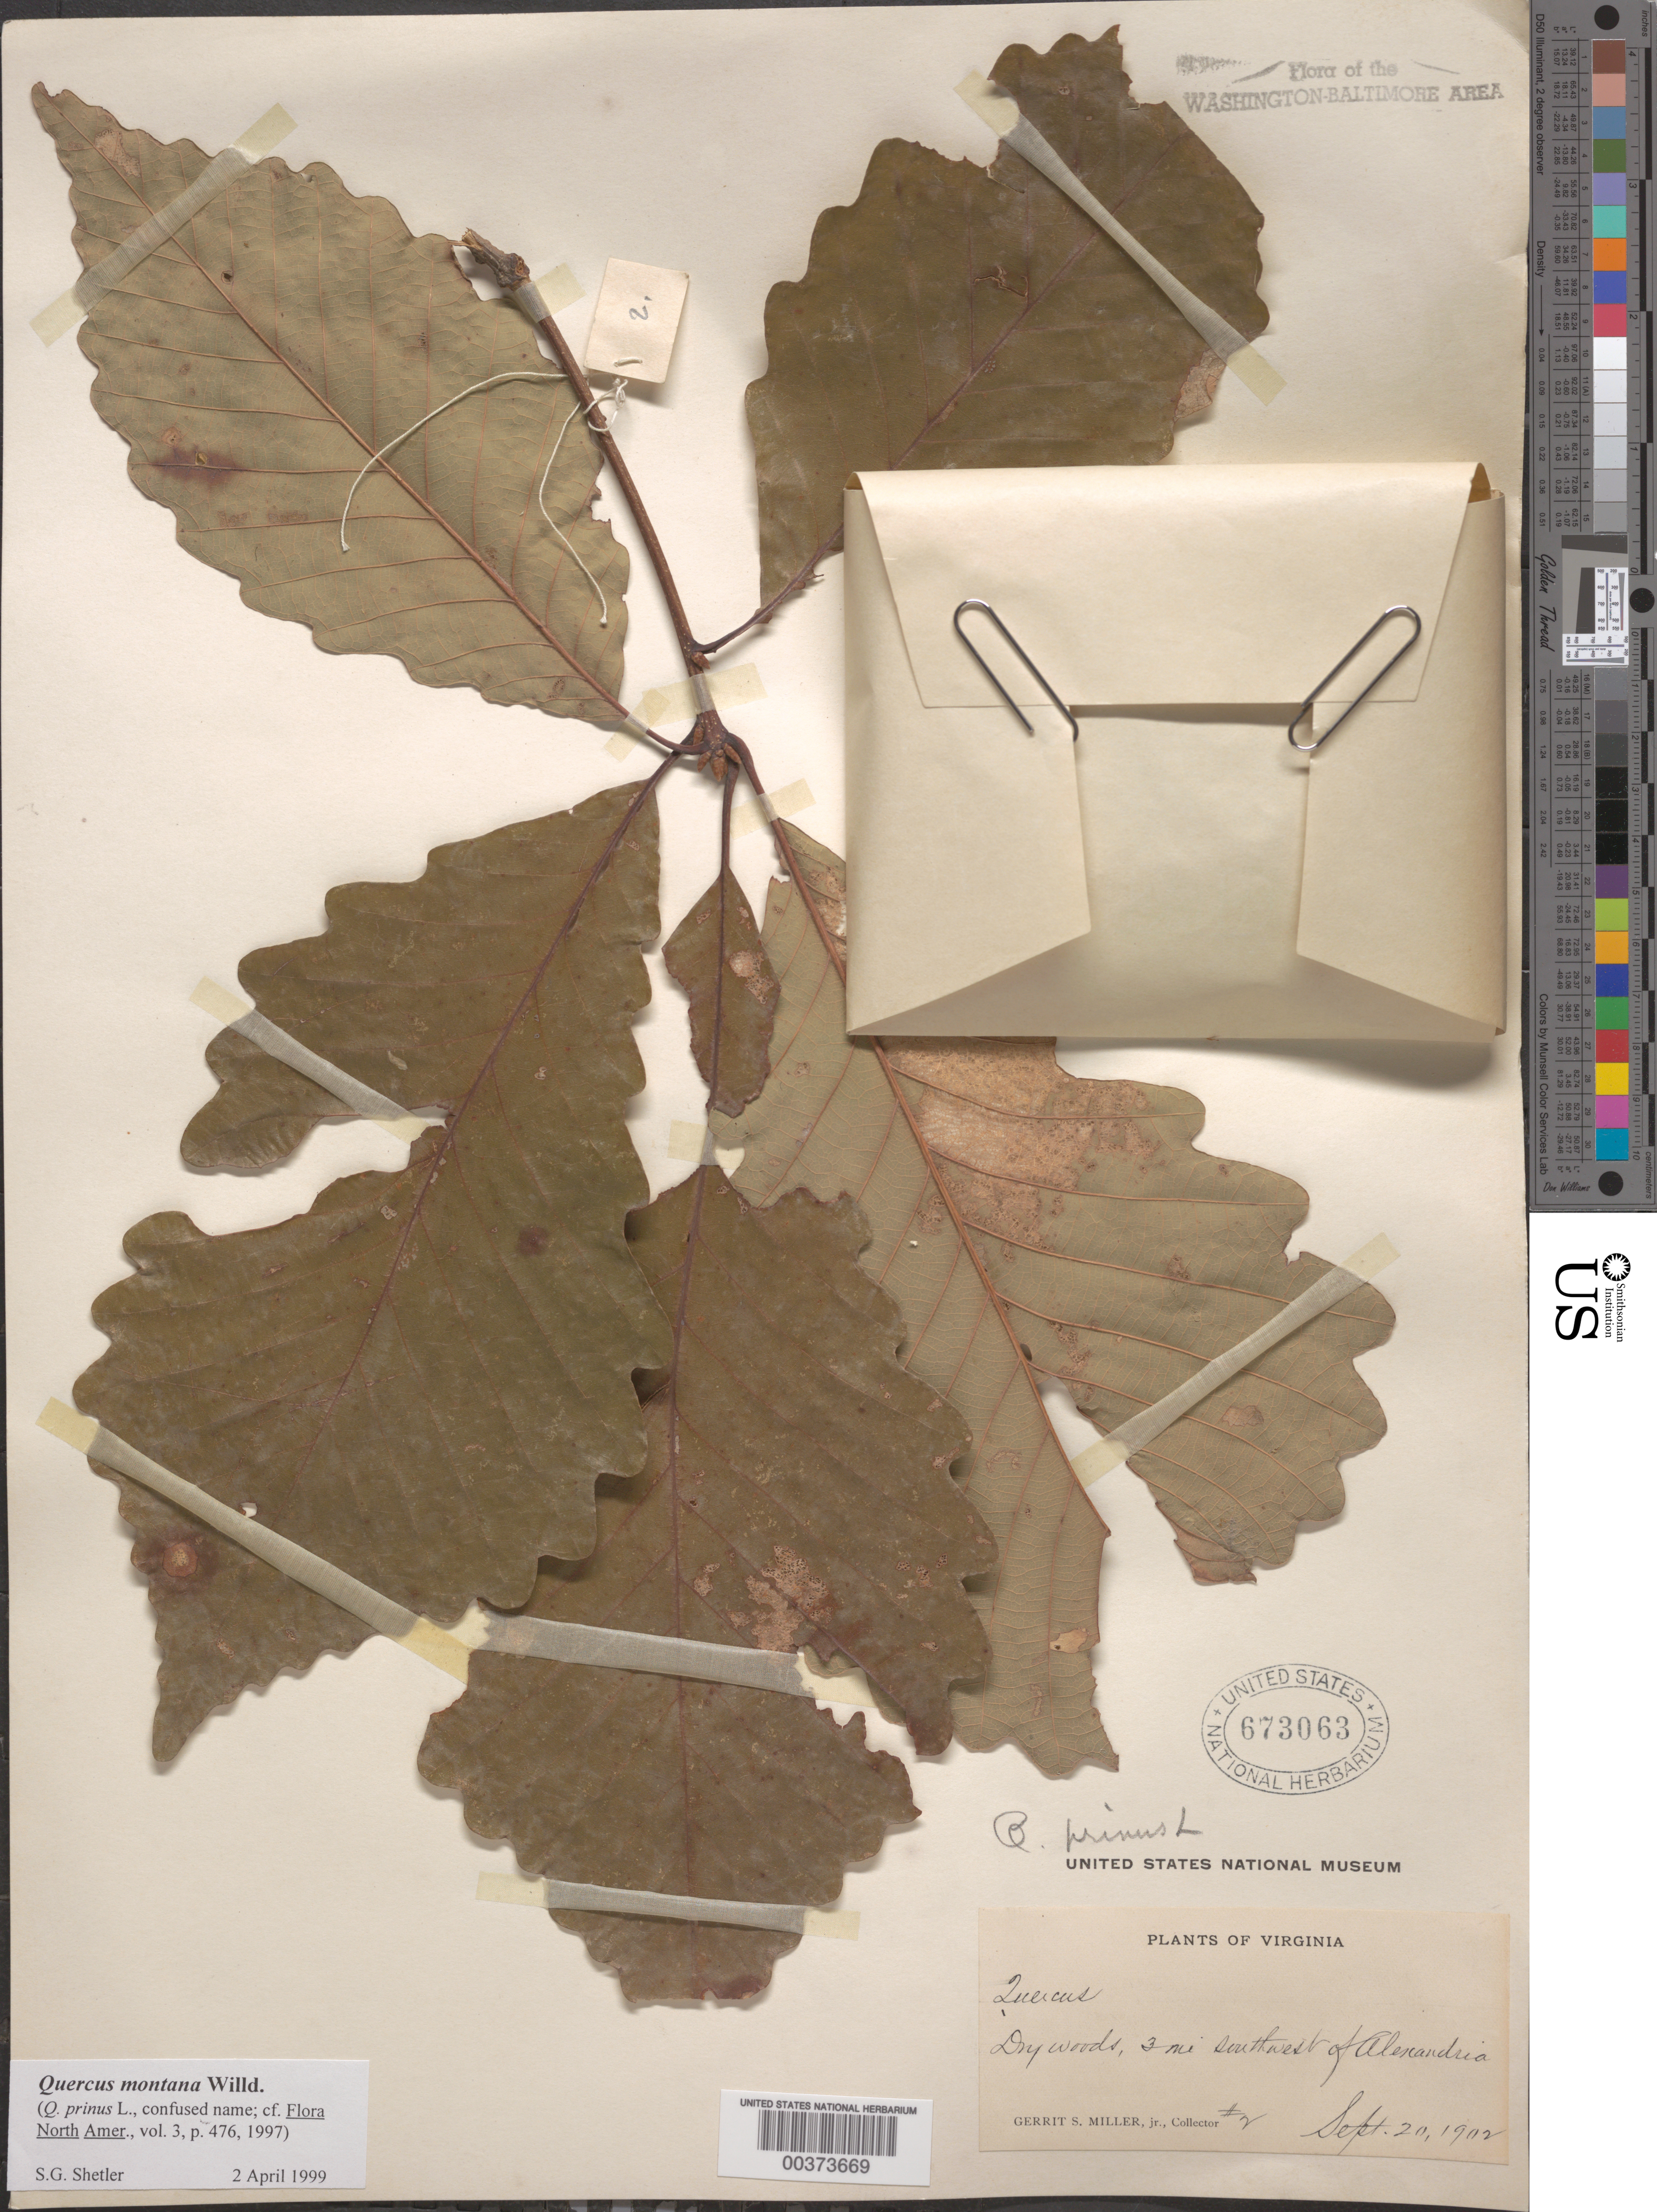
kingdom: Plantae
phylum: Tracheophyta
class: Magnoliopsida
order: Fagales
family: Fagaceae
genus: Quercus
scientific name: Quercus montana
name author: Willd.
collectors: G. S. Miller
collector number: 2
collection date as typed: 20 Sep 1902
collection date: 1902-09-20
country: United States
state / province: Virginia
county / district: Fairfax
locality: Southwest of Alexandria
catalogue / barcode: US 673063